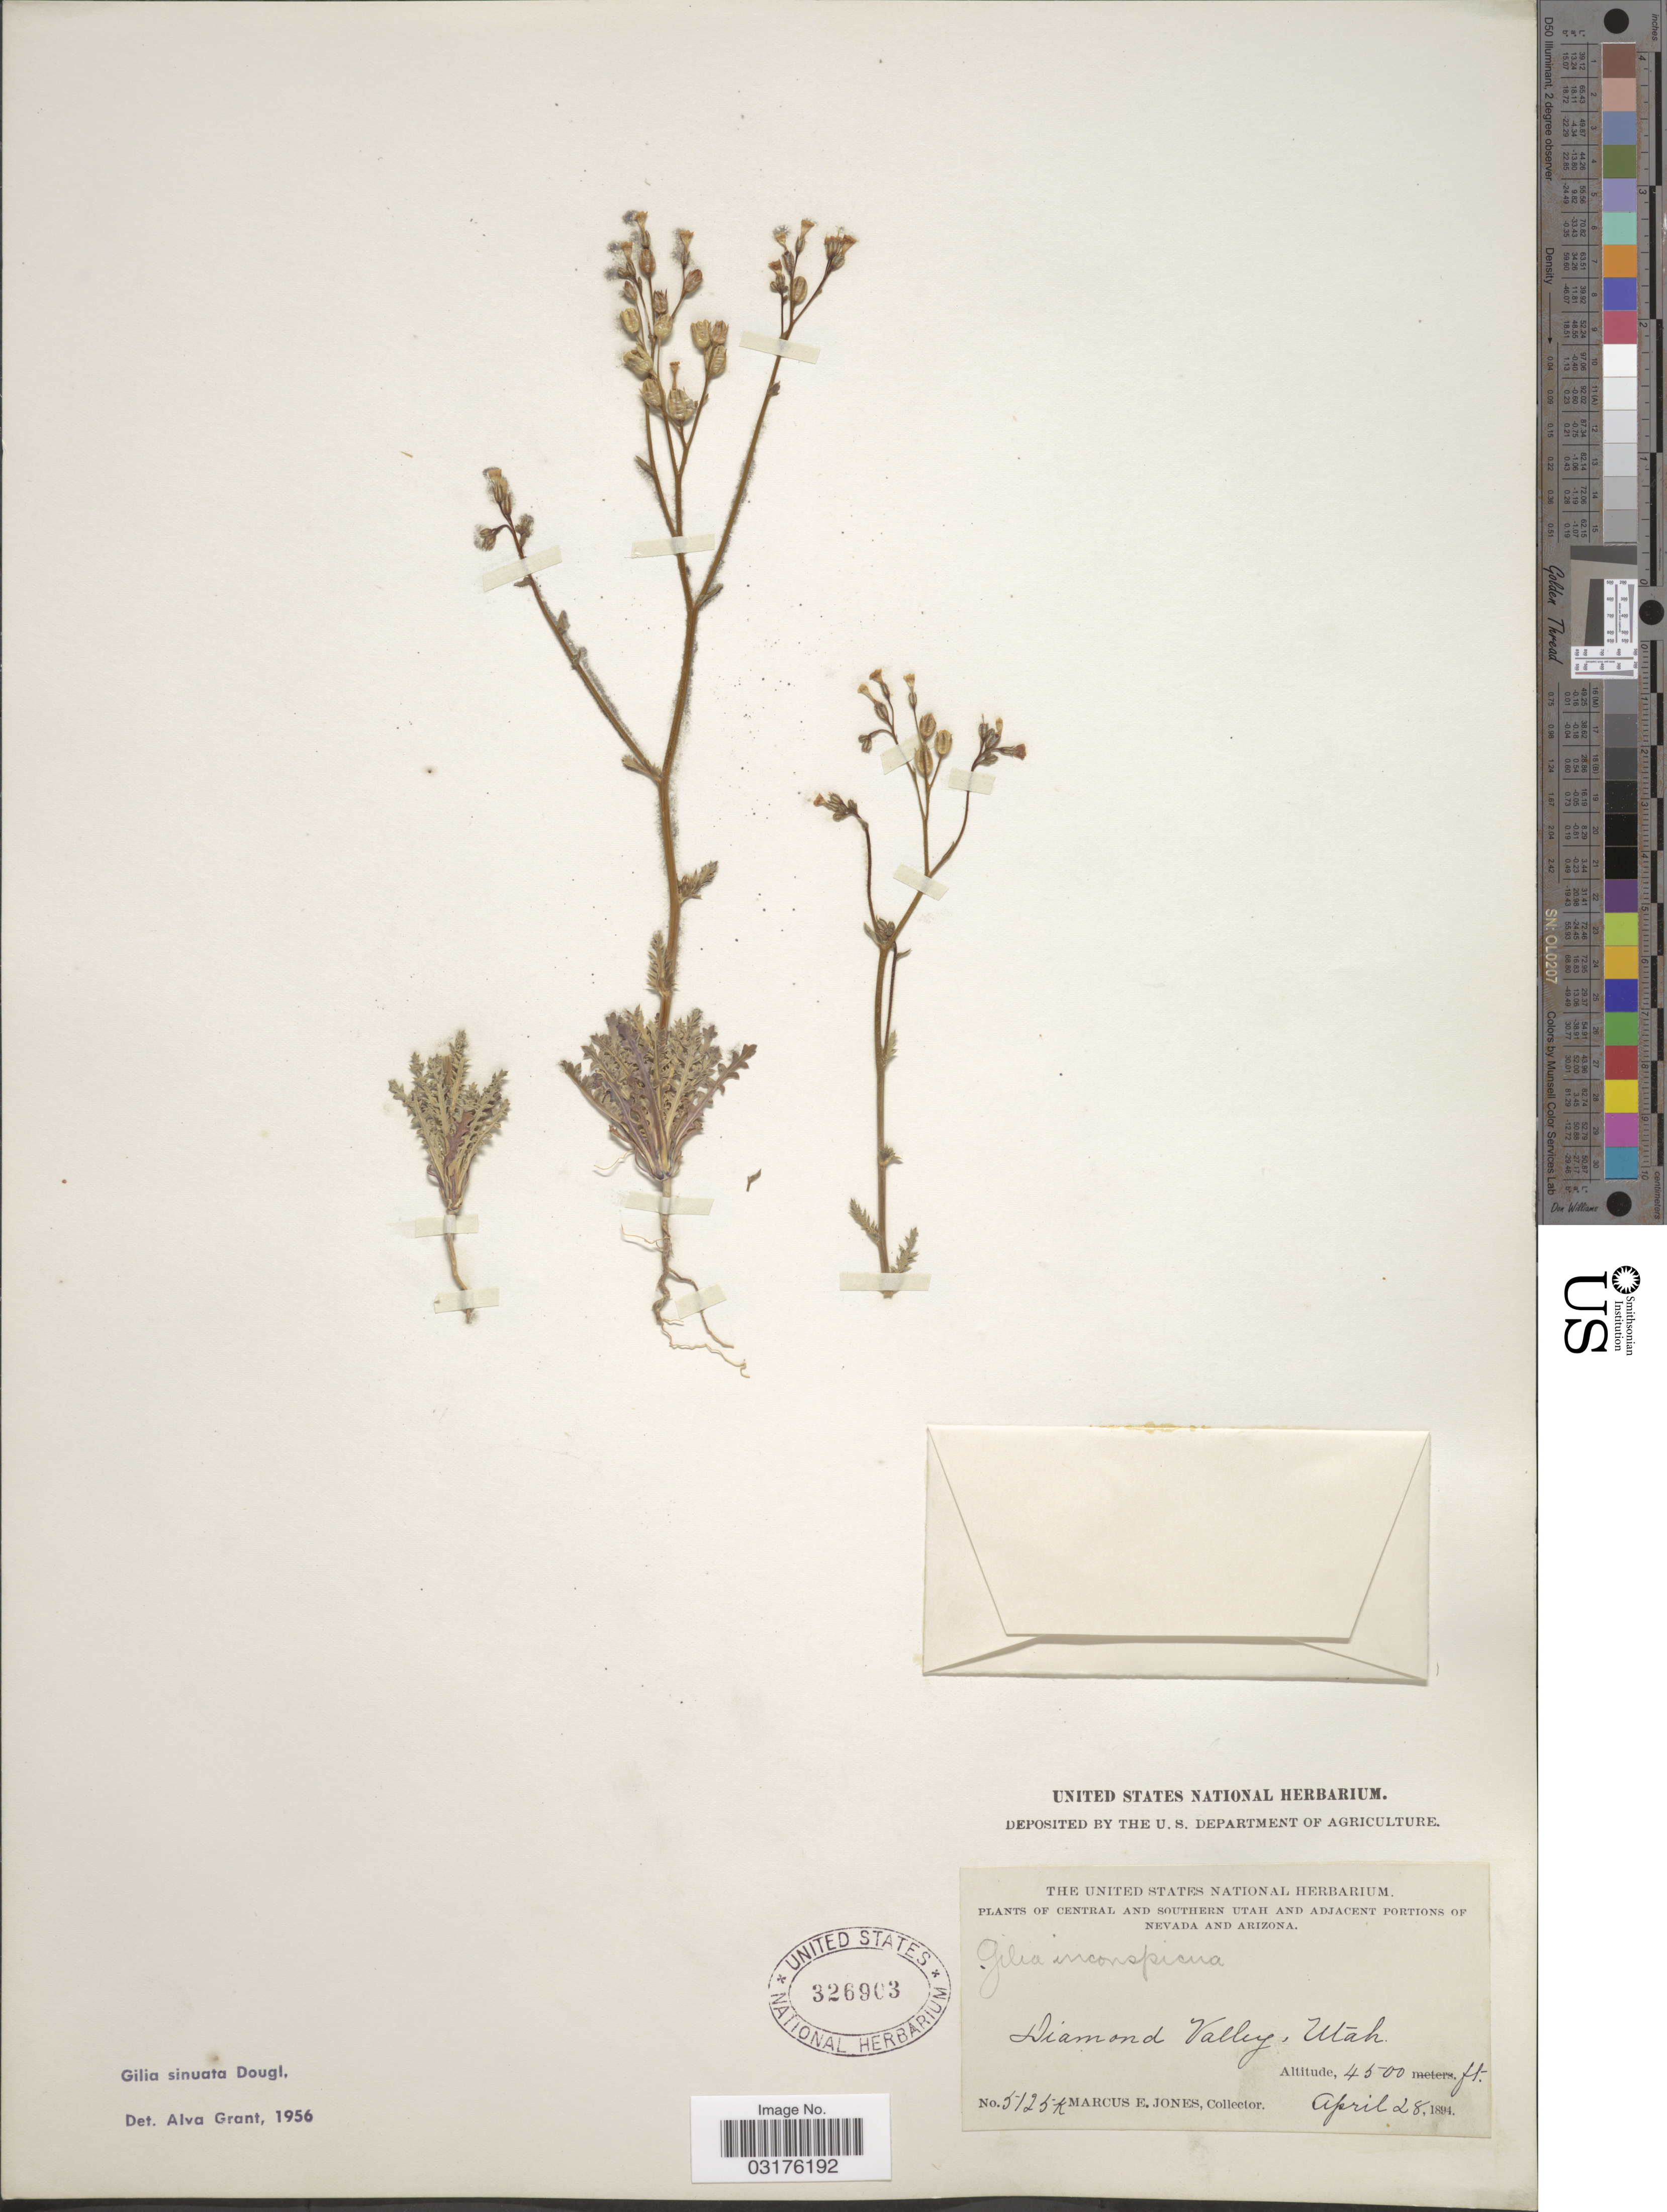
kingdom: Plantae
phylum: Tracheophyta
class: Magnoliopsida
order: Ericales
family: Polemoniaceae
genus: Gilia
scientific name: Gilia sinuata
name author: Douglas ex Benth.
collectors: M. E. Jones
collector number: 5125K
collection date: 1894-04-28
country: United States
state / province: Utah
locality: Diamond Valley, Utah, Central and Southern Utah.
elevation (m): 1372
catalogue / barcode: US 326903